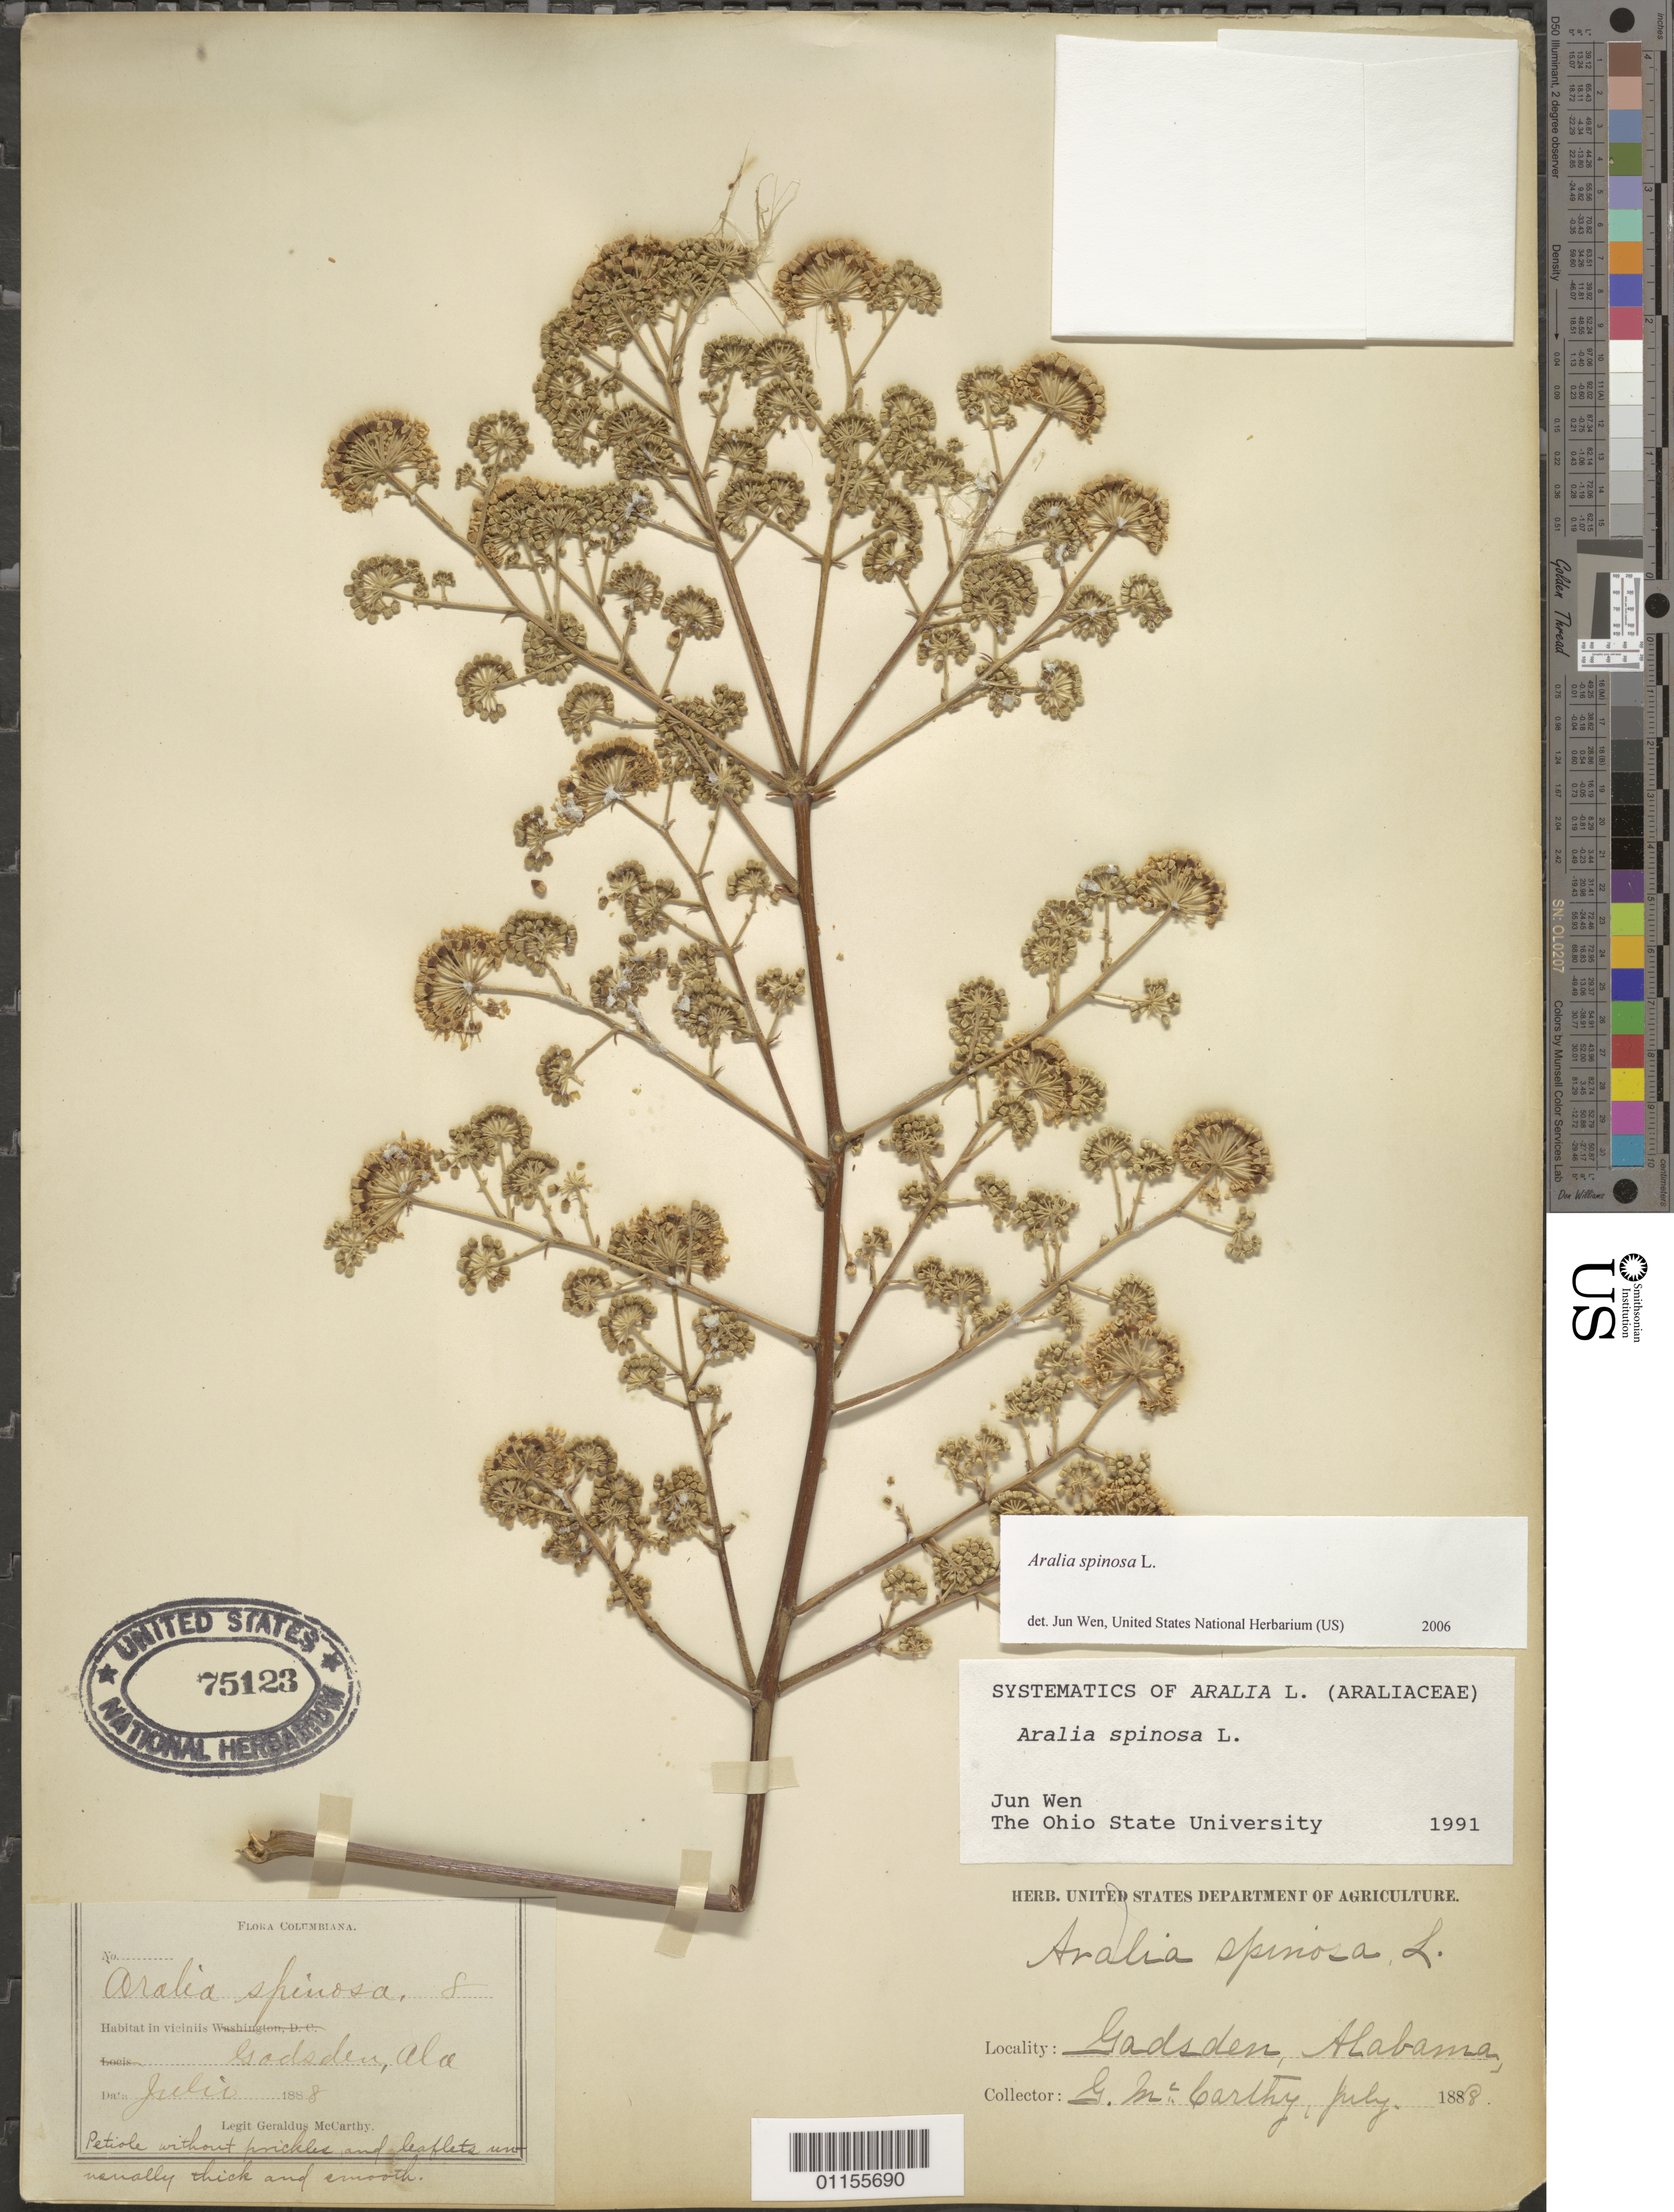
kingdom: Plantae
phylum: Tracheophyta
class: Magnoliopsida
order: Apiales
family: Araliaceae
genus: Aralia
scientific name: Aralia spinosa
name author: L.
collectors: M. McCarthy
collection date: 1888-07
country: United States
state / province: Alabama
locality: Gadsden.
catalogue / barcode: US 75123